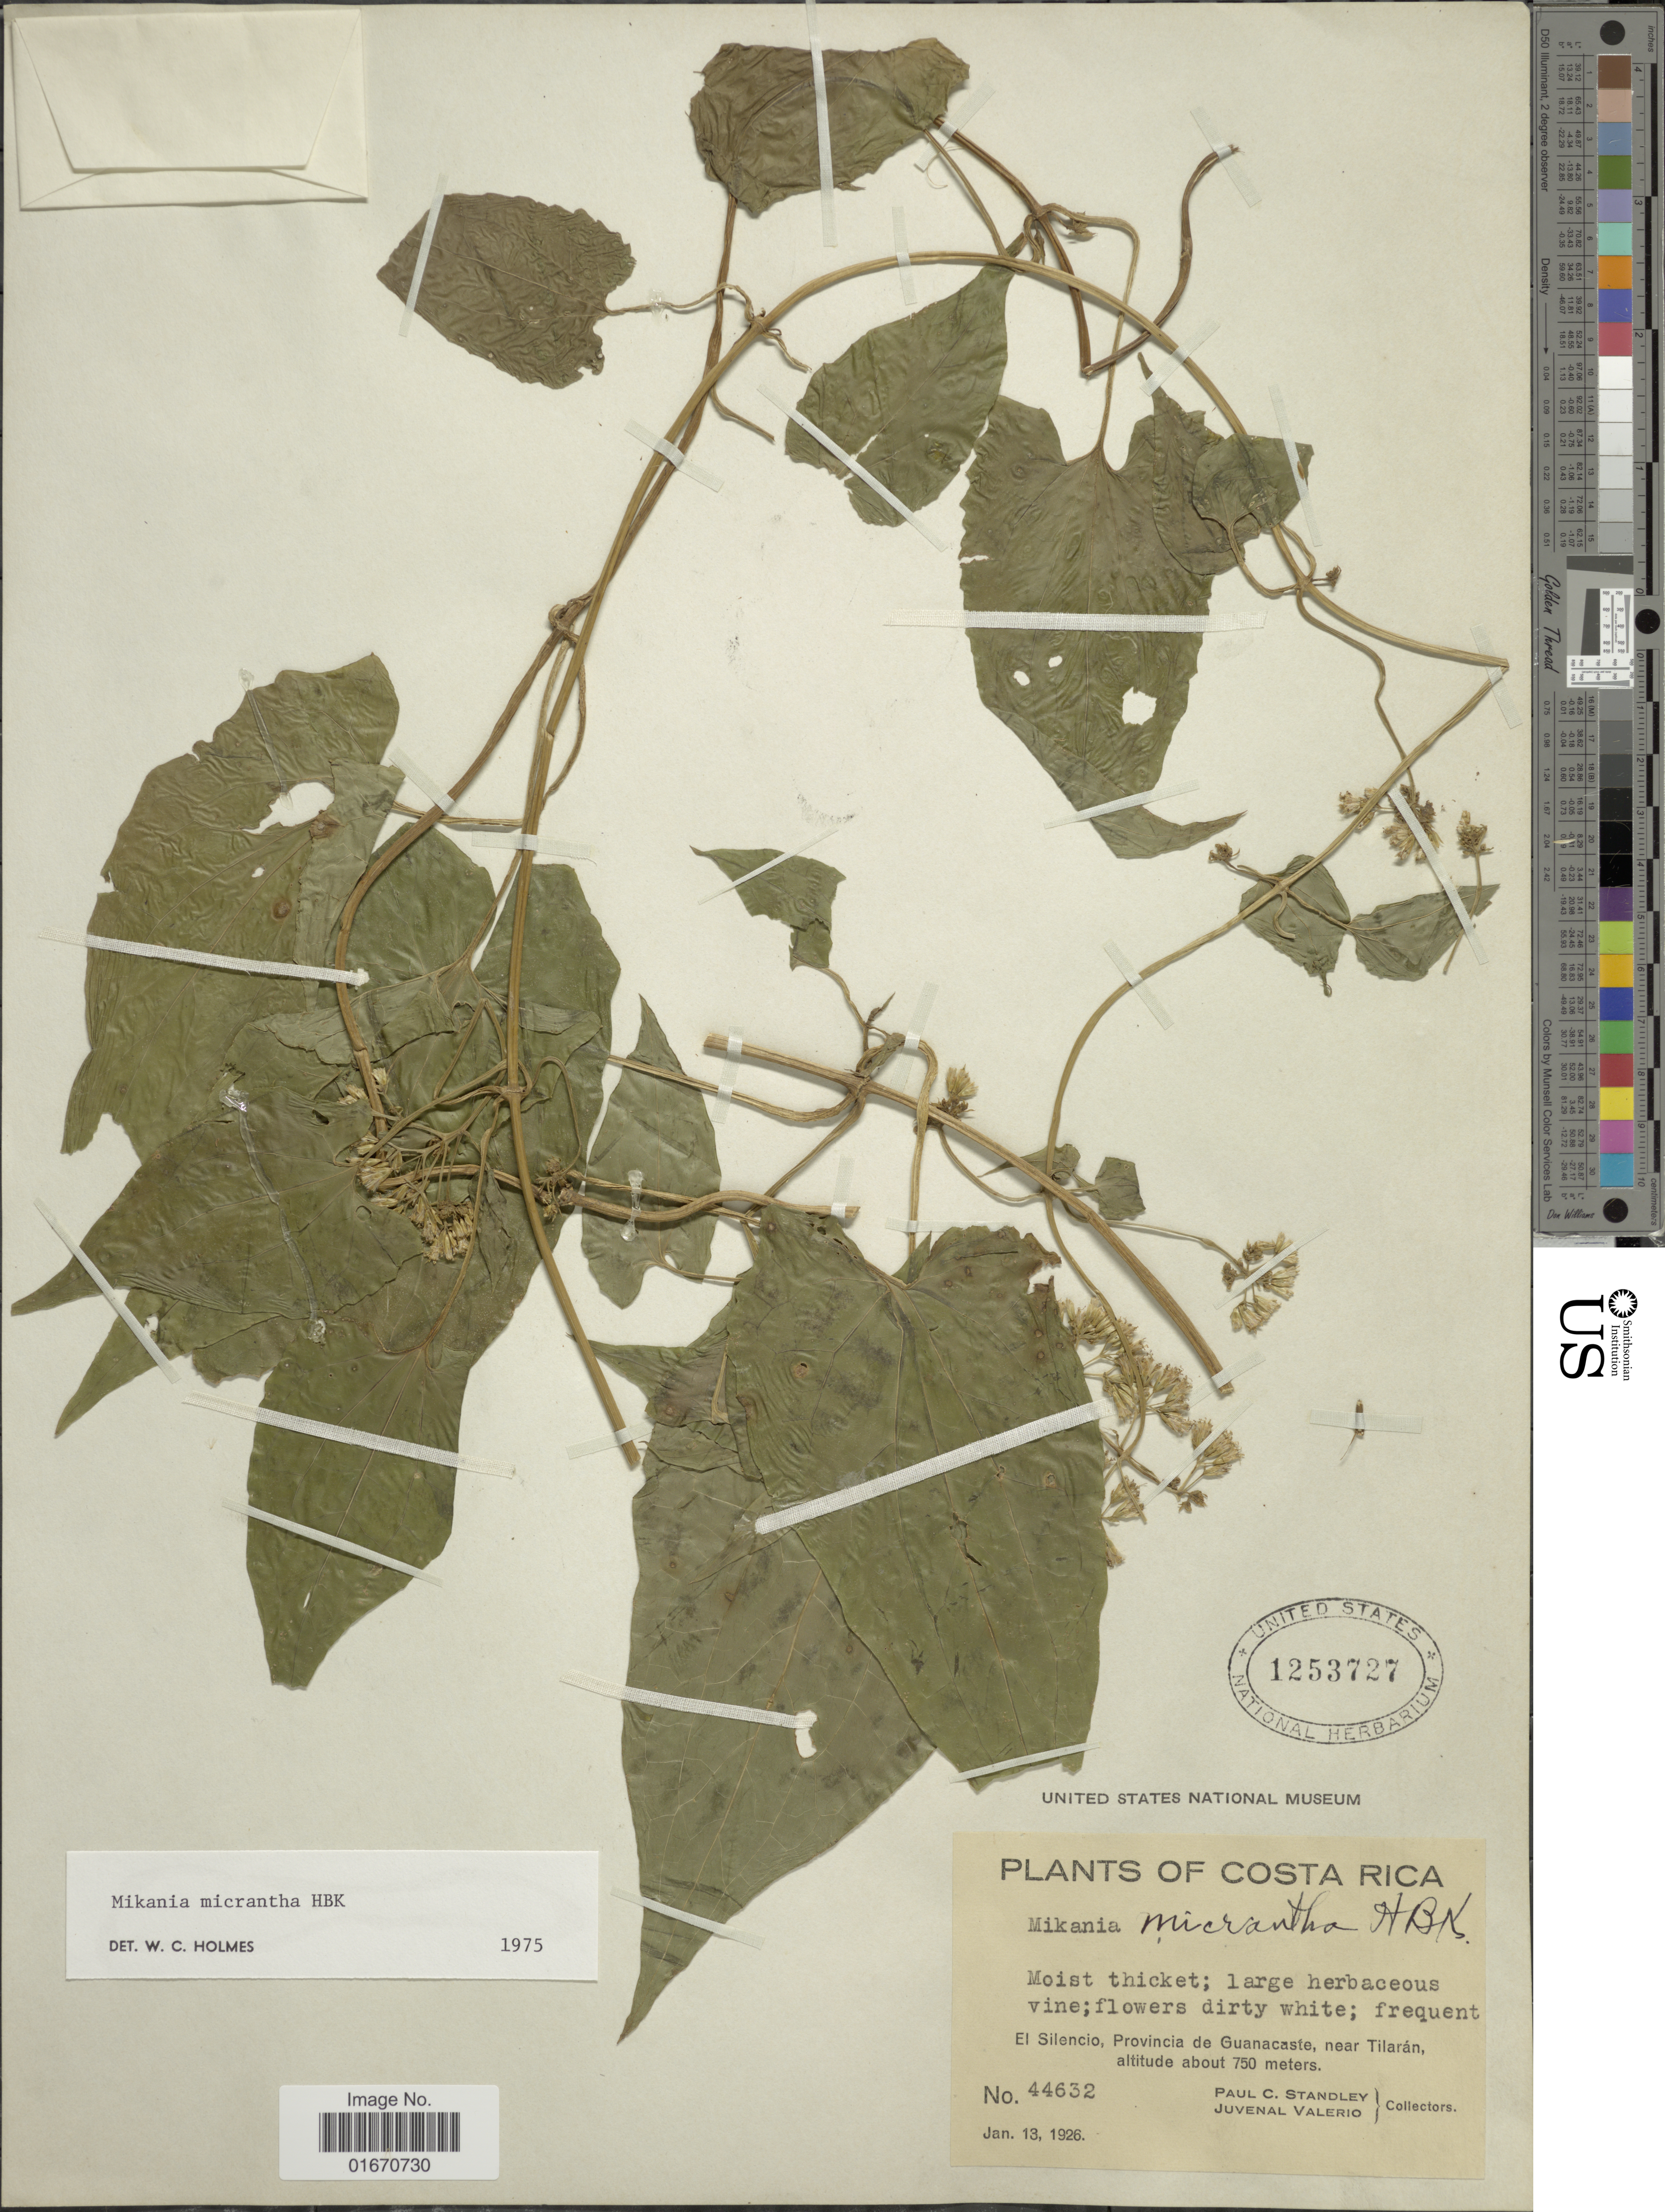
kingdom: Plantae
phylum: Tracheophyta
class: Magnoliopsida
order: Asterales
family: Asteraceae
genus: Mikania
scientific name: Mikania micrantha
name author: Kunth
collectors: P. C. Standley & J. Valerio R.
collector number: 44632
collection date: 1926-01-13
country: Costa Rica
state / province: Guanacaste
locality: El Silencio, near Tilaran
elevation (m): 750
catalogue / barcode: US 1253727